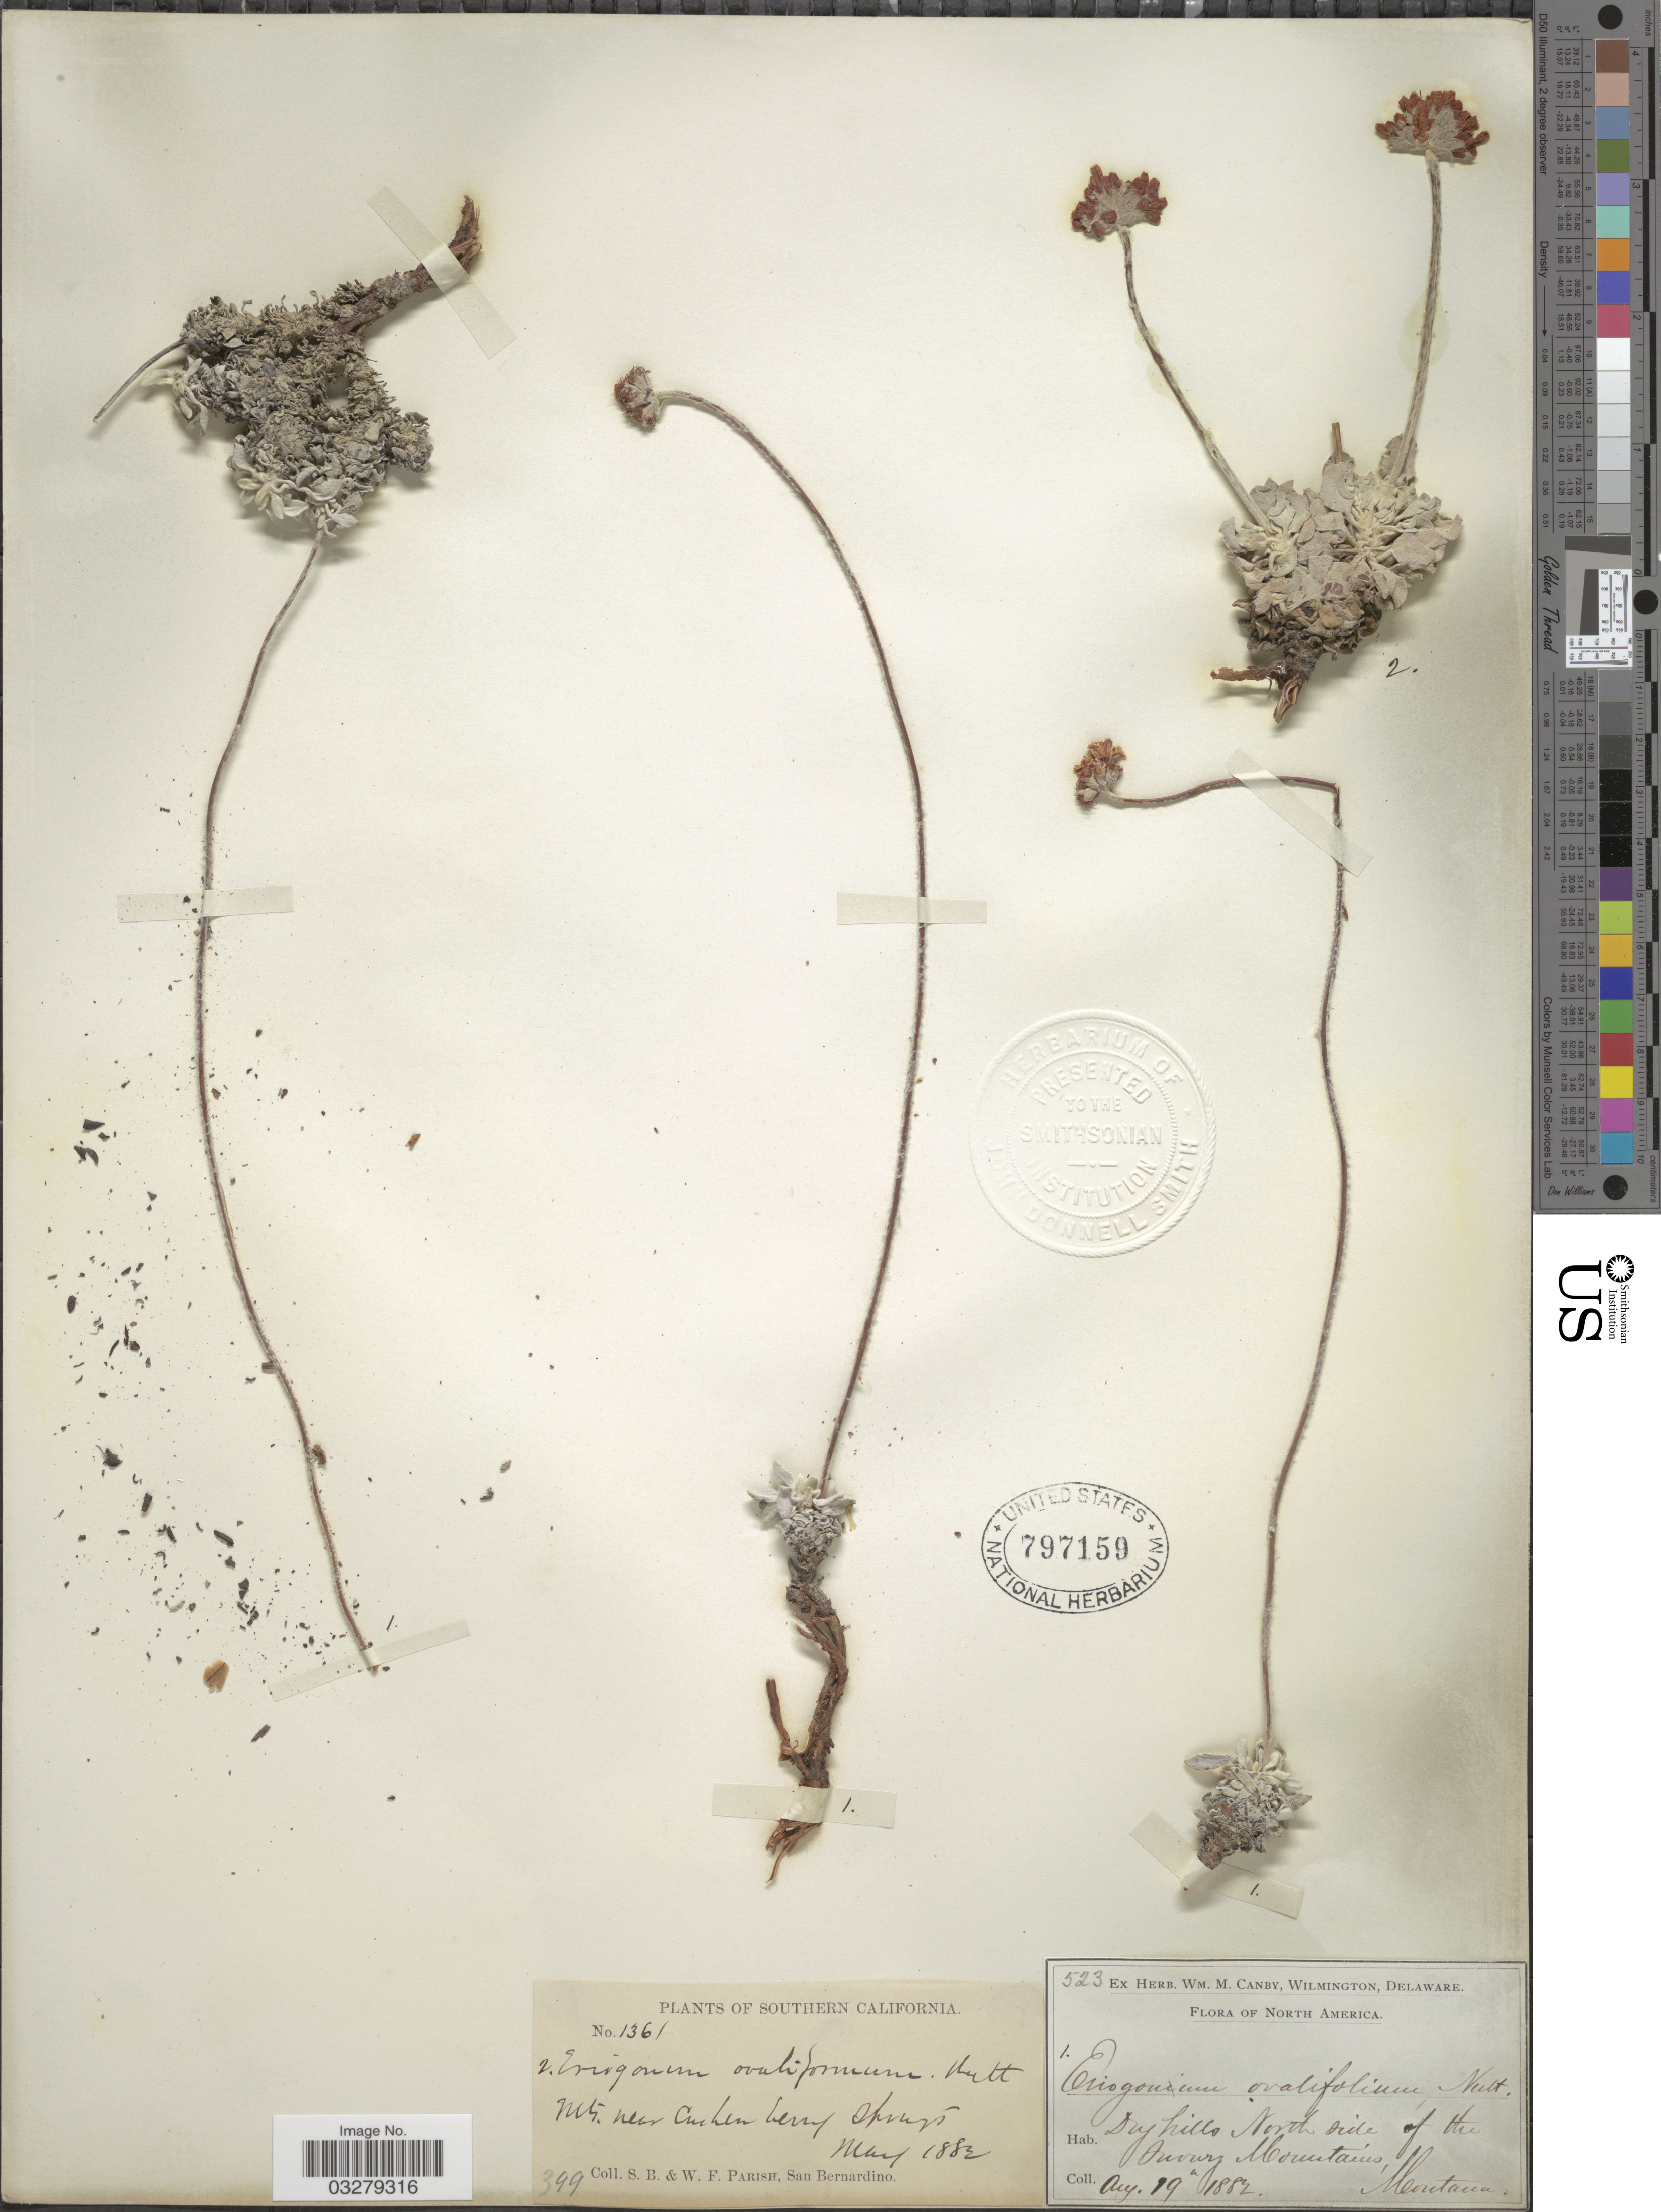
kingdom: Plantae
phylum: Tracheophyta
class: Magnoliopsida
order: Caryophyllales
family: Polygonaceae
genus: Eriogonum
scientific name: Eriogonum ovalifolium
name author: Nutt.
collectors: S. B. Parish & W. F. Parish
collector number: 1361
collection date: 1882-05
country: United States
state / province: California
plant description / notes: Corrected "Southern California Mts. near berry Springs." to "Southern California, Mts. near Cushenberry Springs."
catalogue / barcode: US 797159